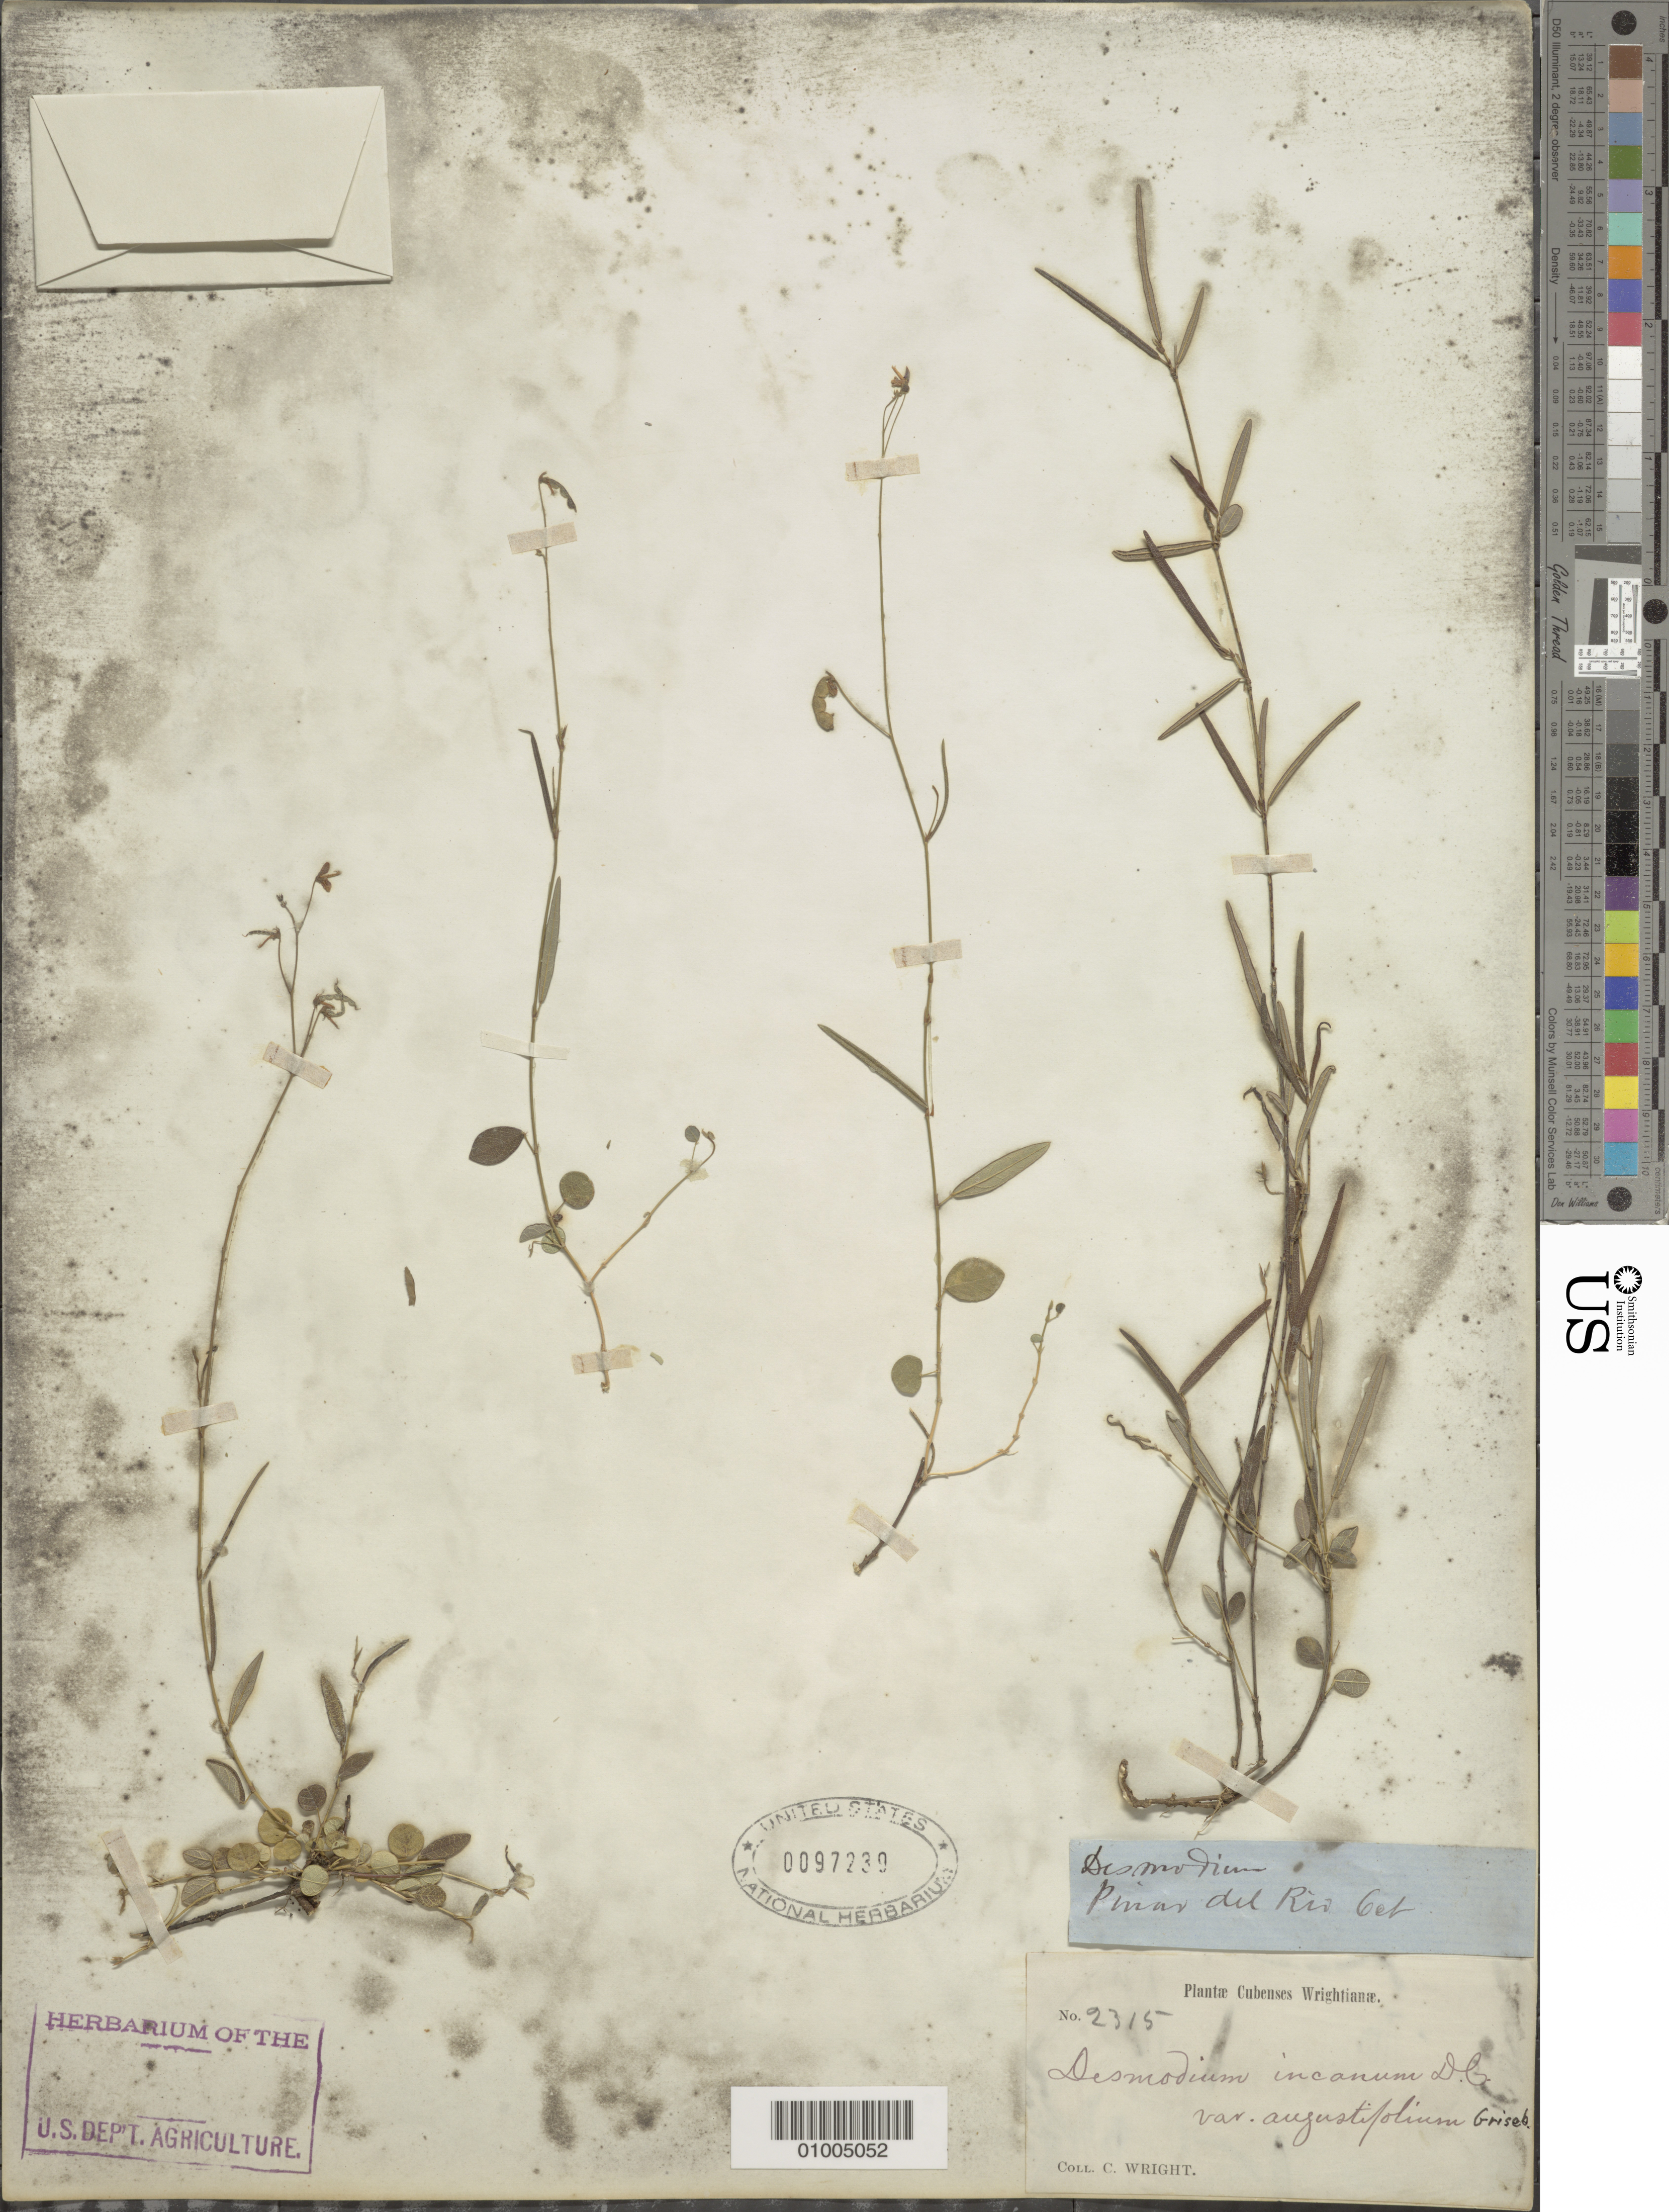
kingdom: Plantae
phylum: Tracheophyta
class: Magnoliopsida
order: Fabales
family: Fabaceae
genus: Desmodium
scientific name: Desmodium incanum var. angustifolium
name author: (Kunth) Griseb.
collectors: C. Wright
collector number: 9315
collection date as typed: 1800 to 1899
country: Cuba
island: Cuba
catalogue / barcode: US 97230